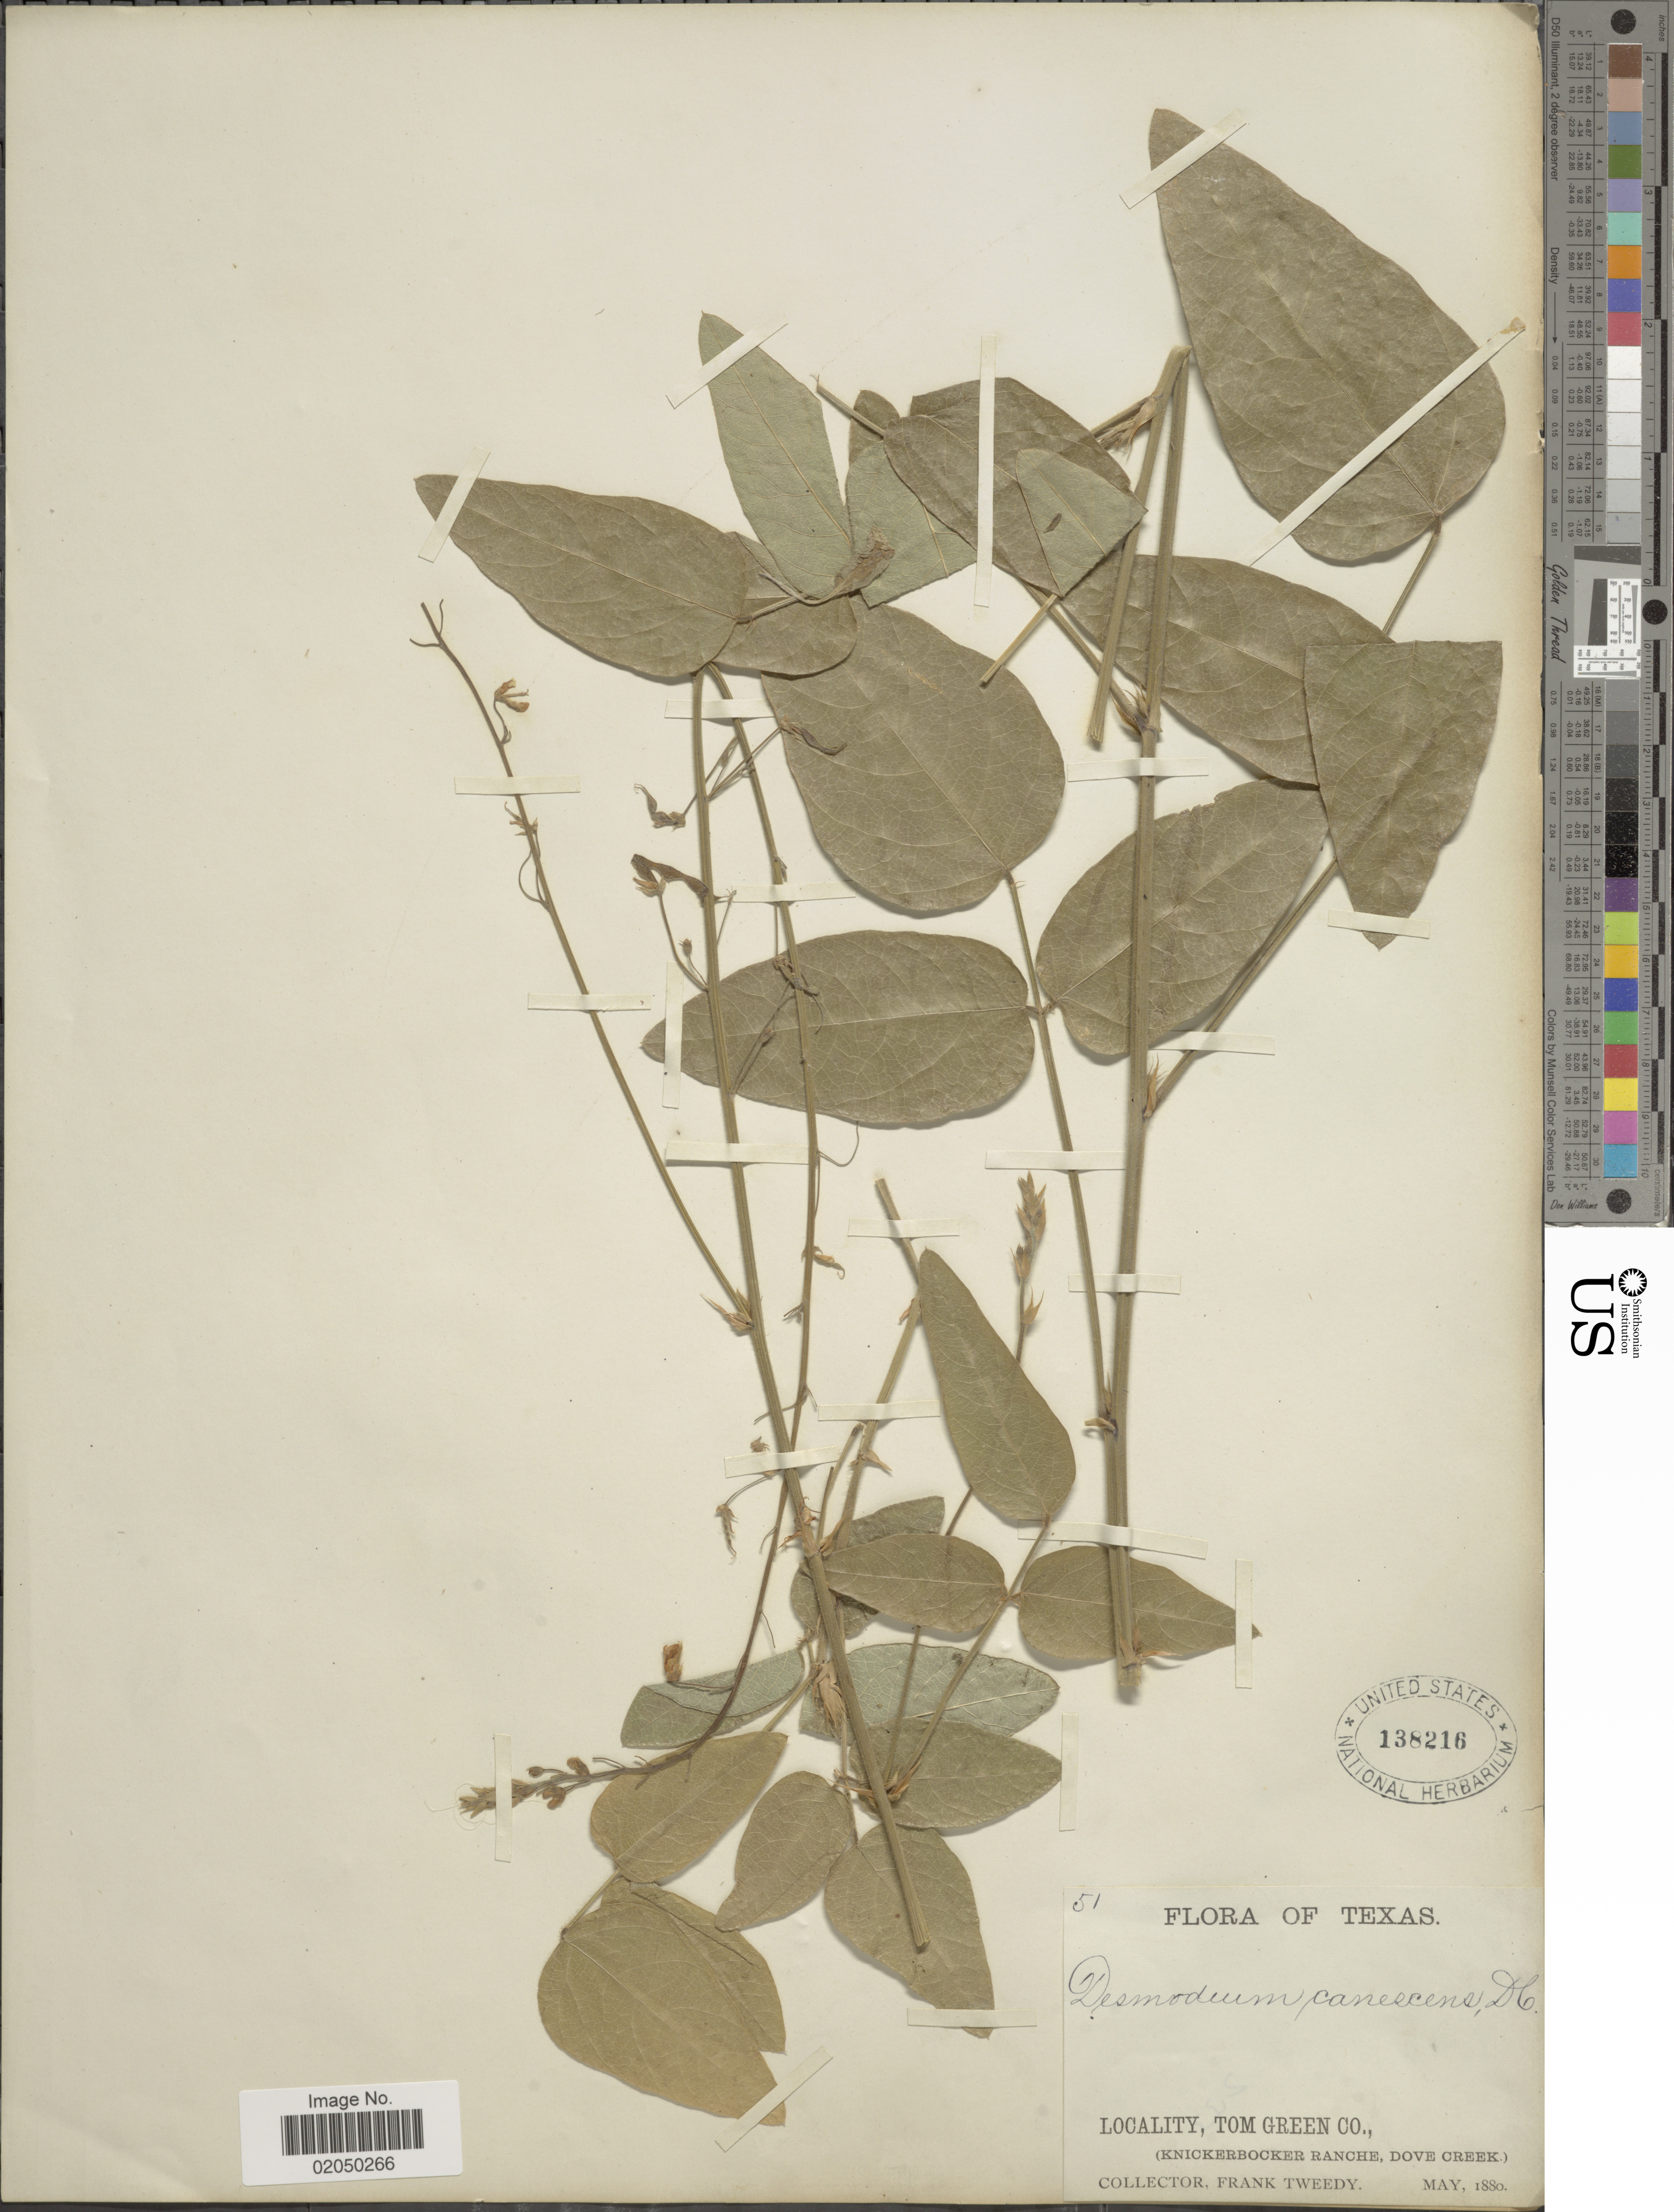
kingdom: Plantae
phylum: Tracheophyta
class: Magnoliopsida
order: Fabales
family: Fabaceae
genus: Desmodium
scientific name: Desmodium canescens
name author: (L.) DC.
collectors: F. Tweedy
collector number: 51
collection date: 1880-05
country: United States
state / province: Texas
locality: Tom Green Co., (Knickerbocker Ranche, Dove Creek)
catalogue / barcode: US 138216